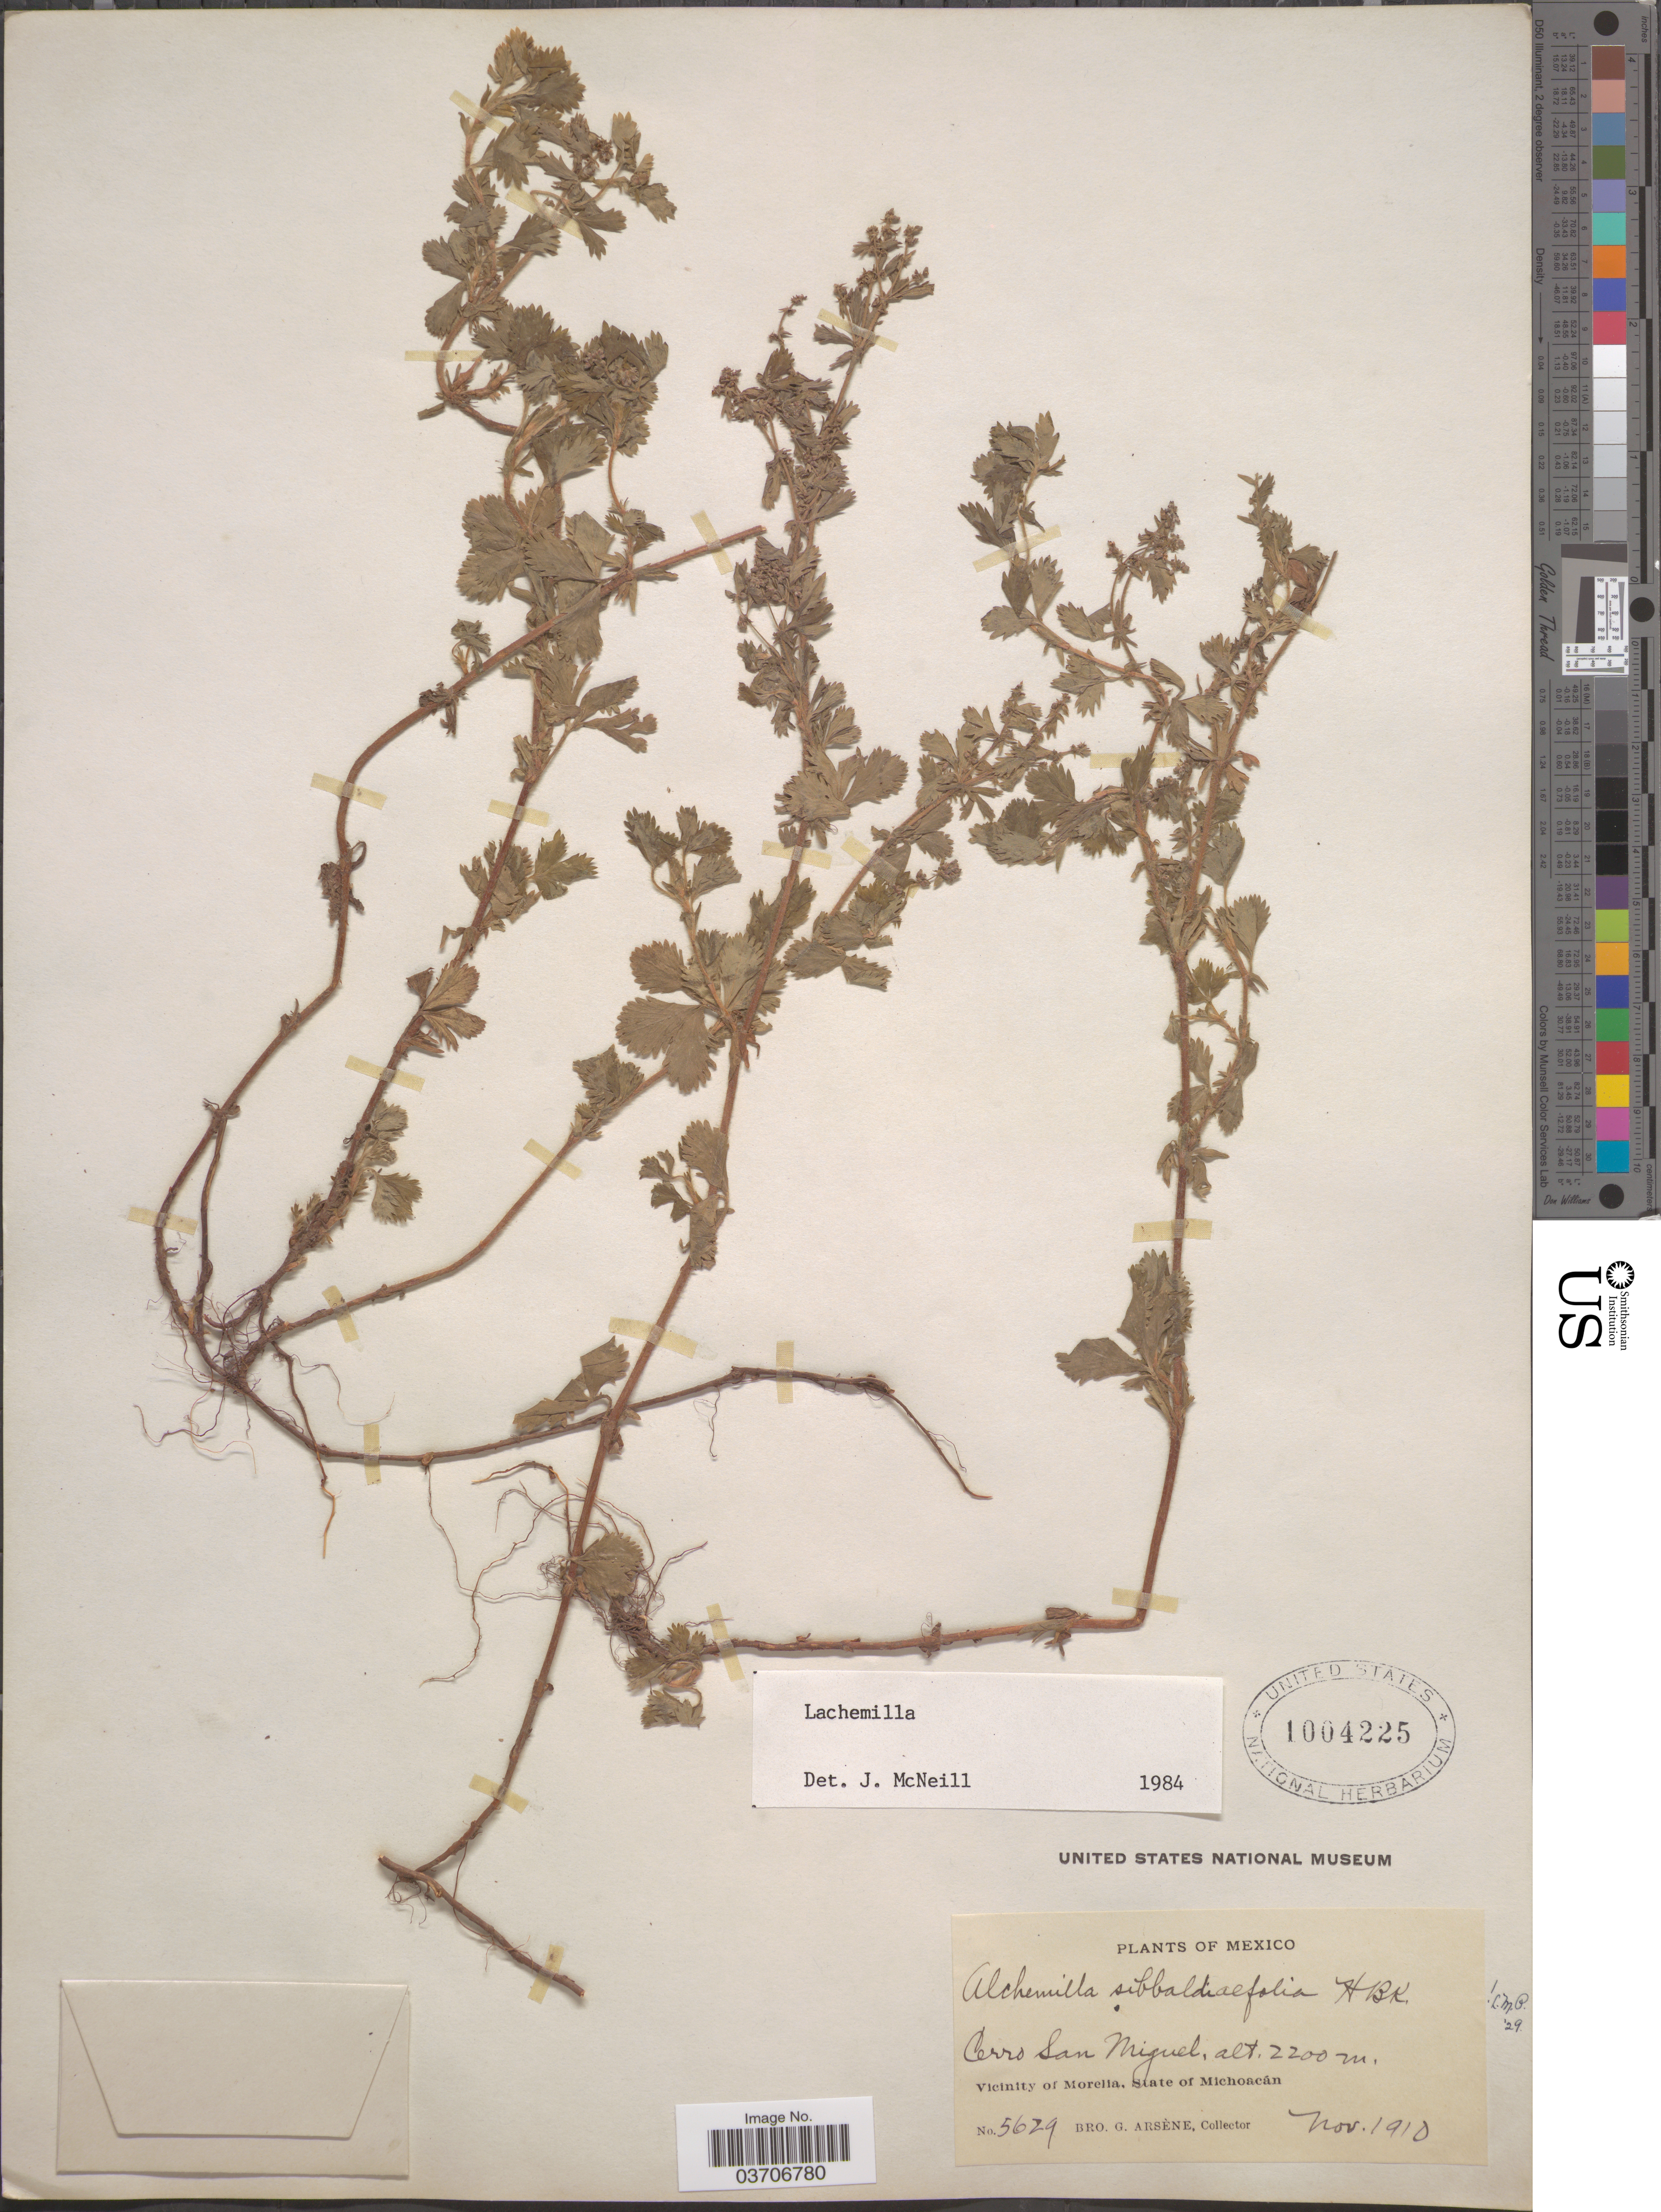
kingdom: Plantae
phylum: Tracheophyta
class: Magnoliopsida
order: Rosales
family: Rosaceae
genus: Lachemilla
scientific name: Lachemilla sp.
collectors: Bro. G. Arsène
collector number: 5629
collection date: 1910-11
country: Mexico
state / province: Michoacán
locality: Cerro San Miguel. Vicinity of Morelia.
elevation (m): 2200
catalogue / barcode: US 1004225